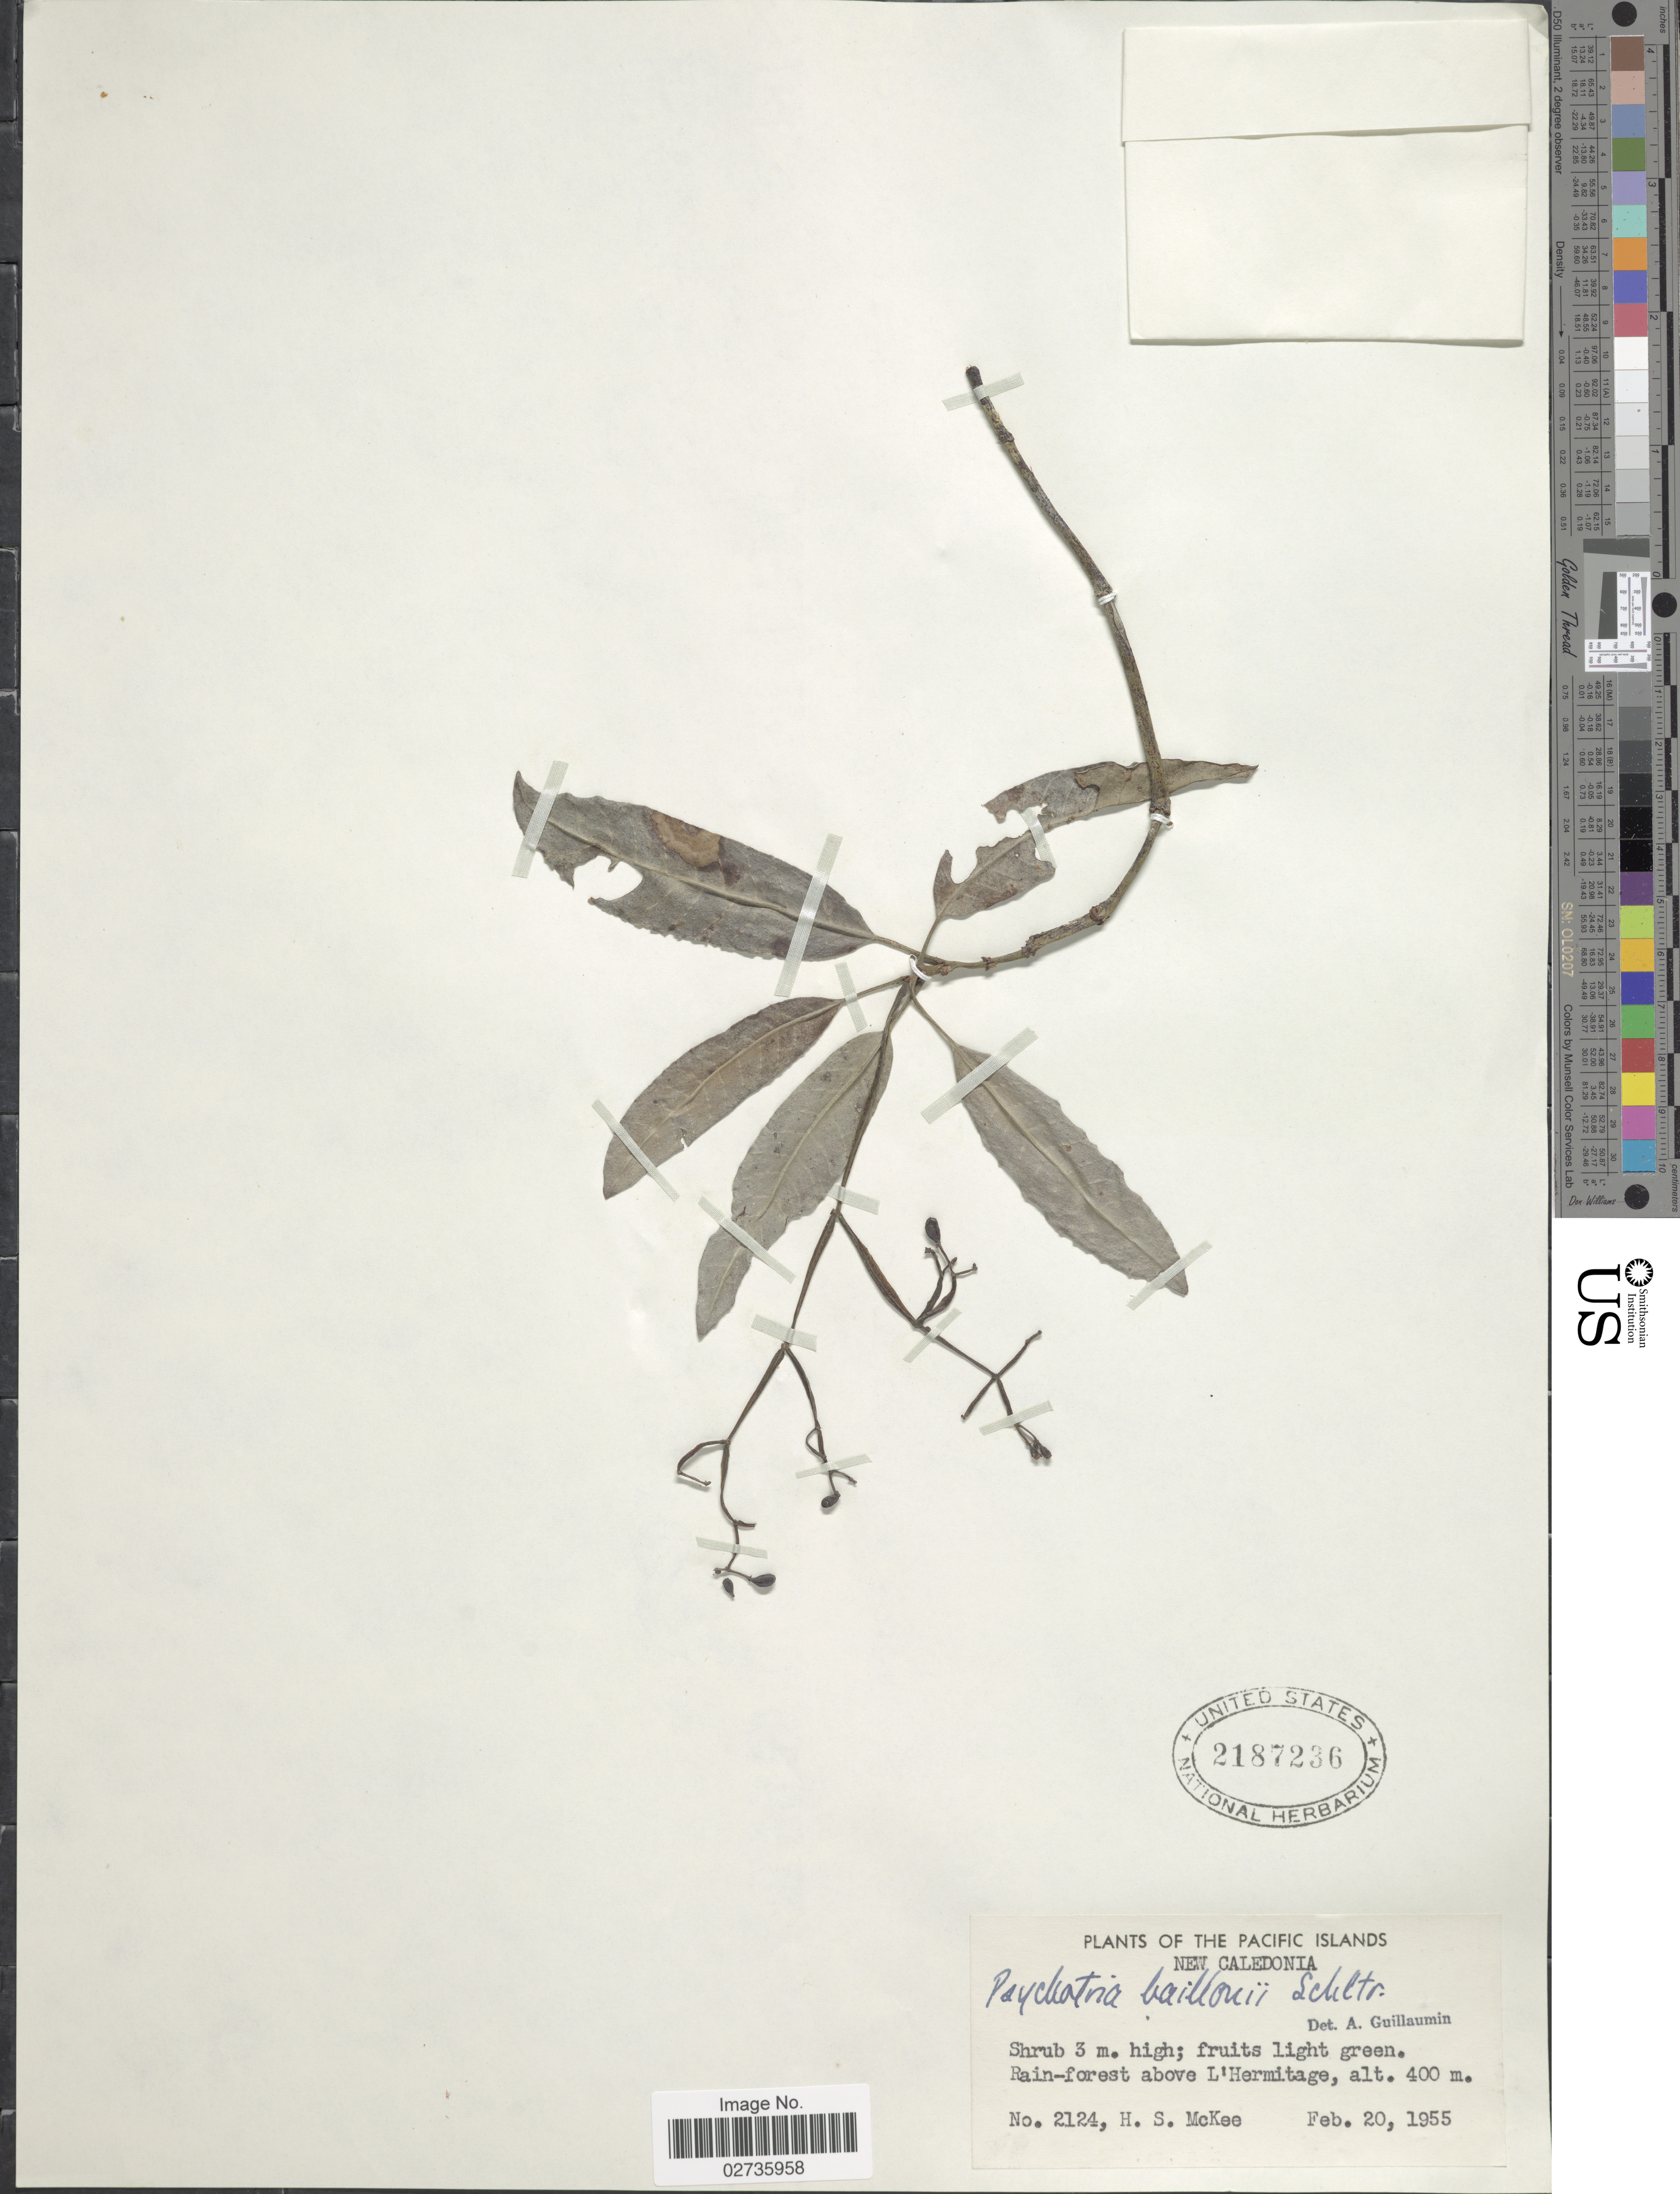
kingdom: Plantae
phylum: Tracheophyta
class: Magnoliopsida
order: Gentianales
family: Rubiaceae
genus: Psychotria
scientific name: Psychotria baillonii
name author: Schltr.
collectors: H. S. McKee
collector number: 2124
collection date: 1955-02-20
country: New Caledonia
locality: The Pacific Islands, Rain-forest above L'Hermitage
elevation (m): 400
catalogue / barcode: US 2187236